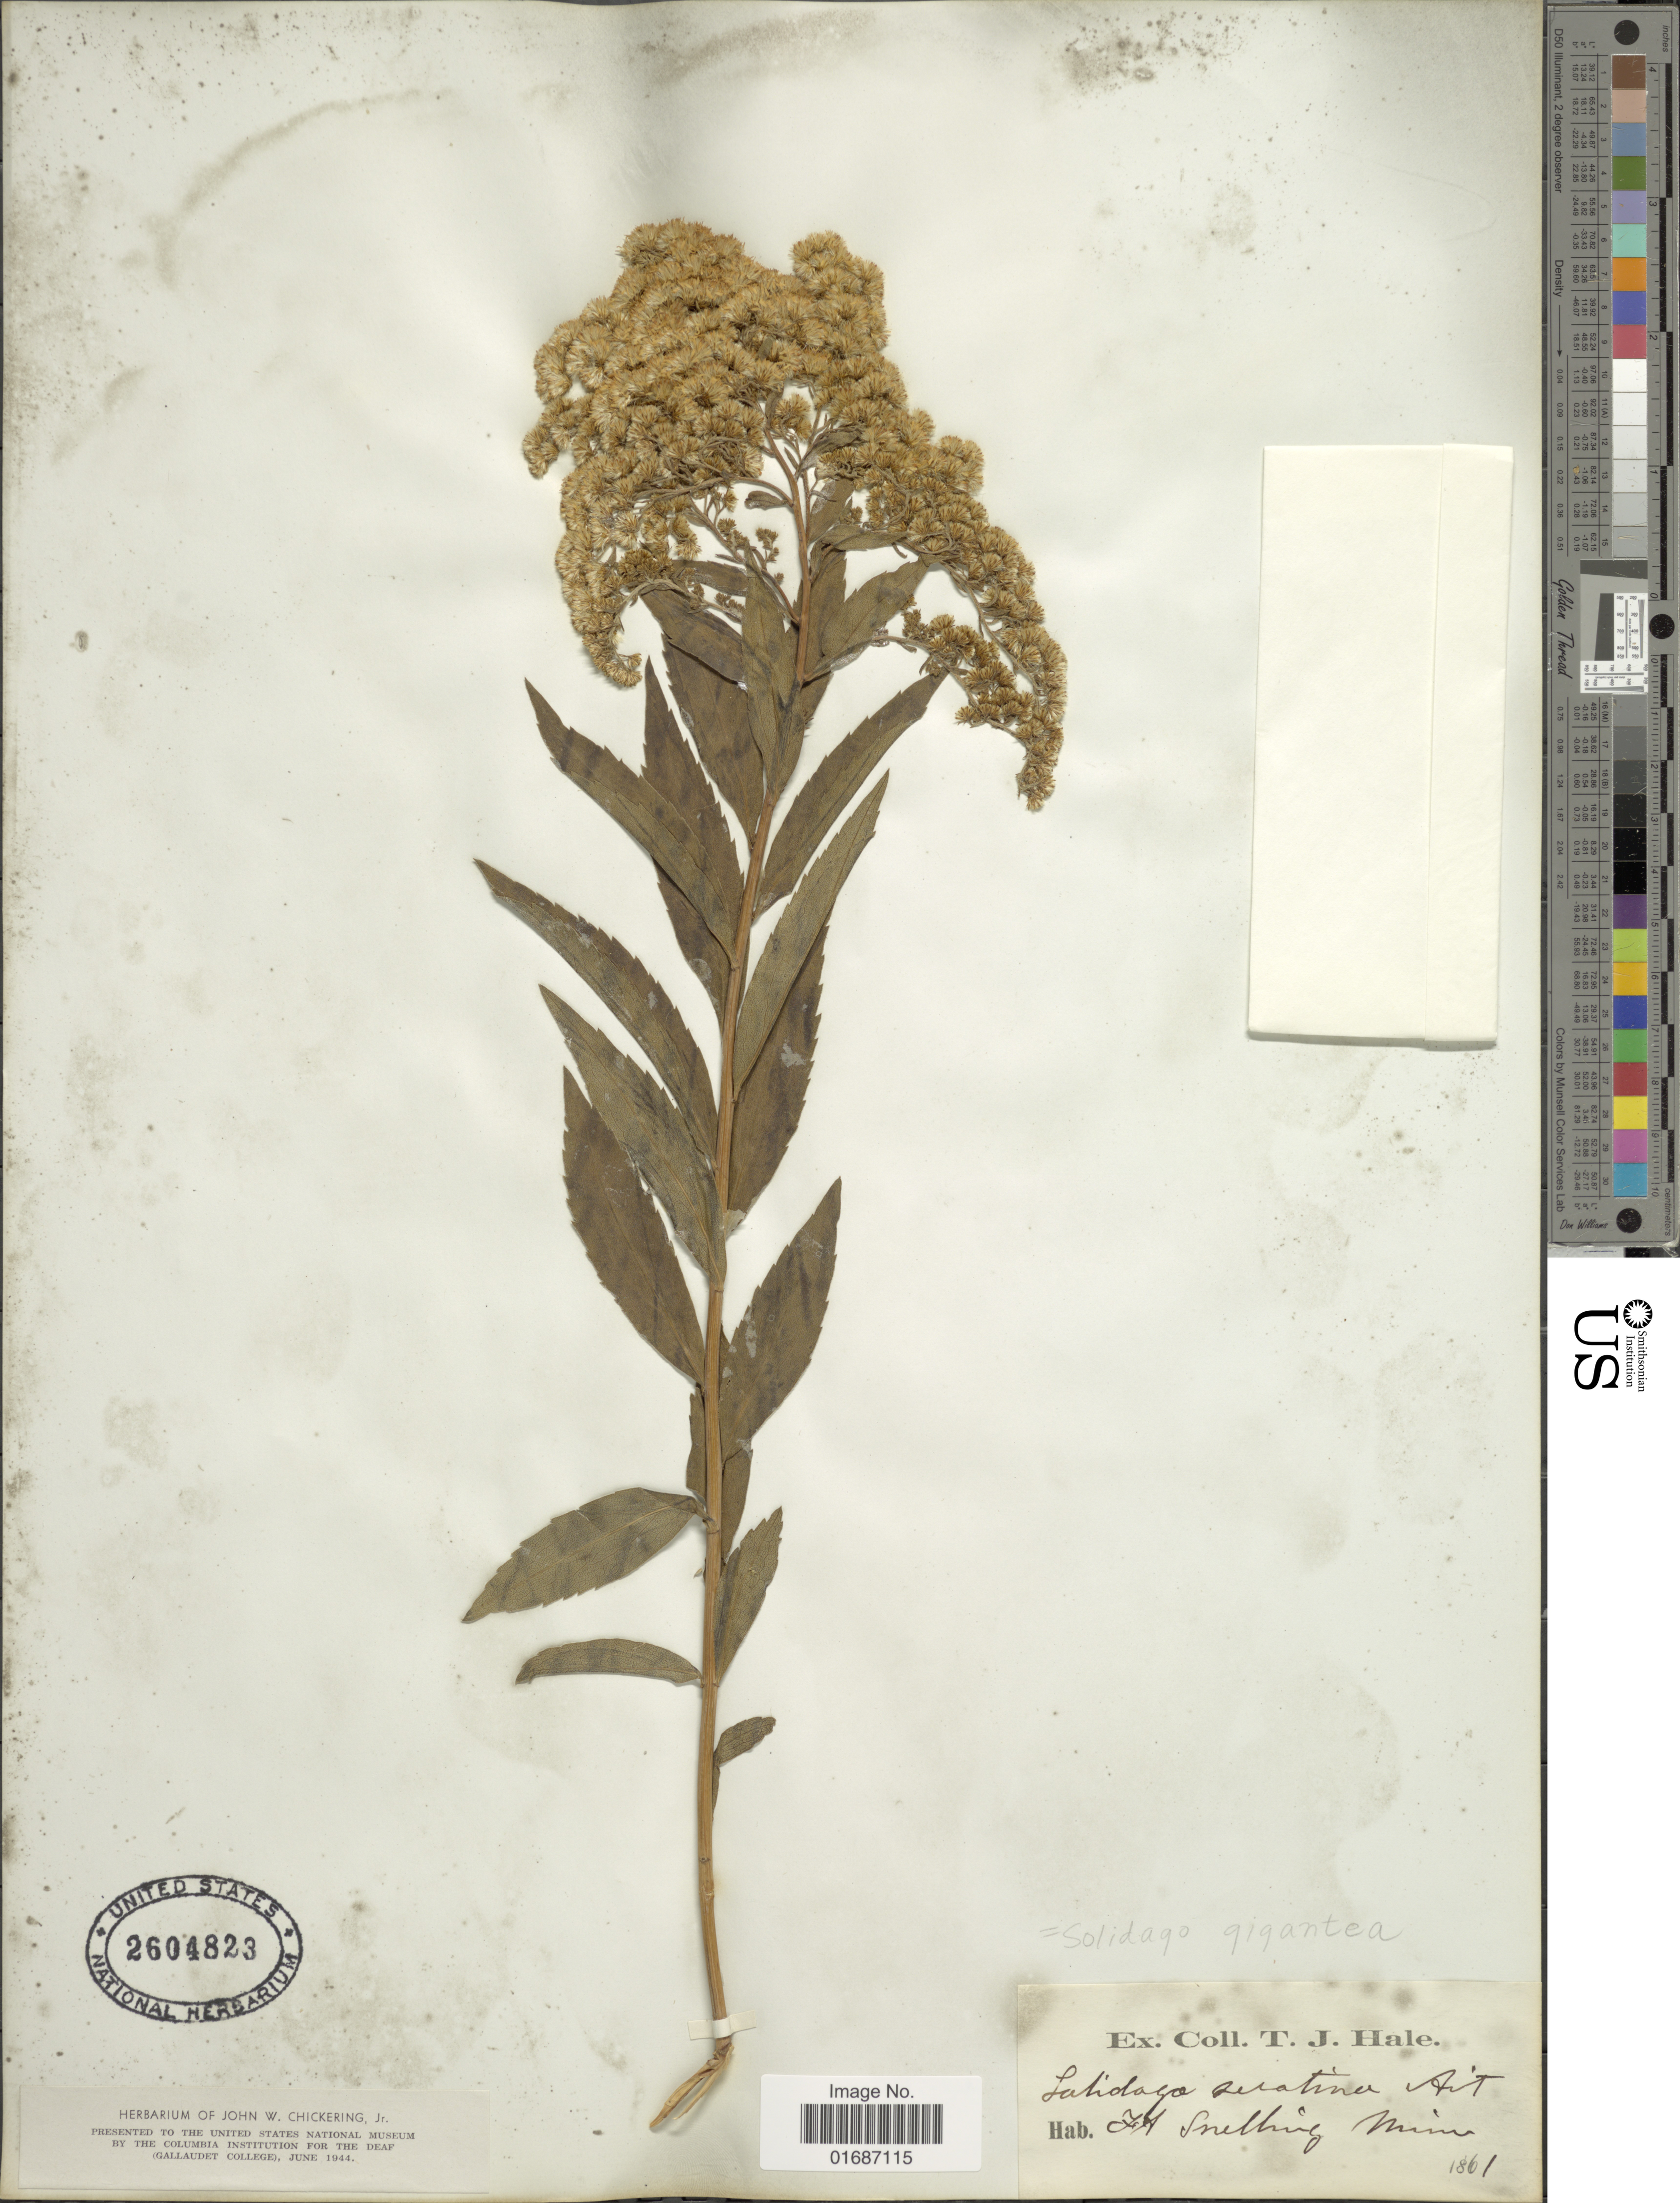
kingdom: Plantae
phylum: Tracheophyta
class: Magnoliopsida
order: Asterales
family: Asteraceae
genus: Solidago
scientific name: Solidago gigantea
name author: Aiton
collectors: T. Hale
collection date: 1861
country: United States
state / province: Minnesota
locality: Ft Snelhuig Minn.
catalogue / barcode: US 2604823